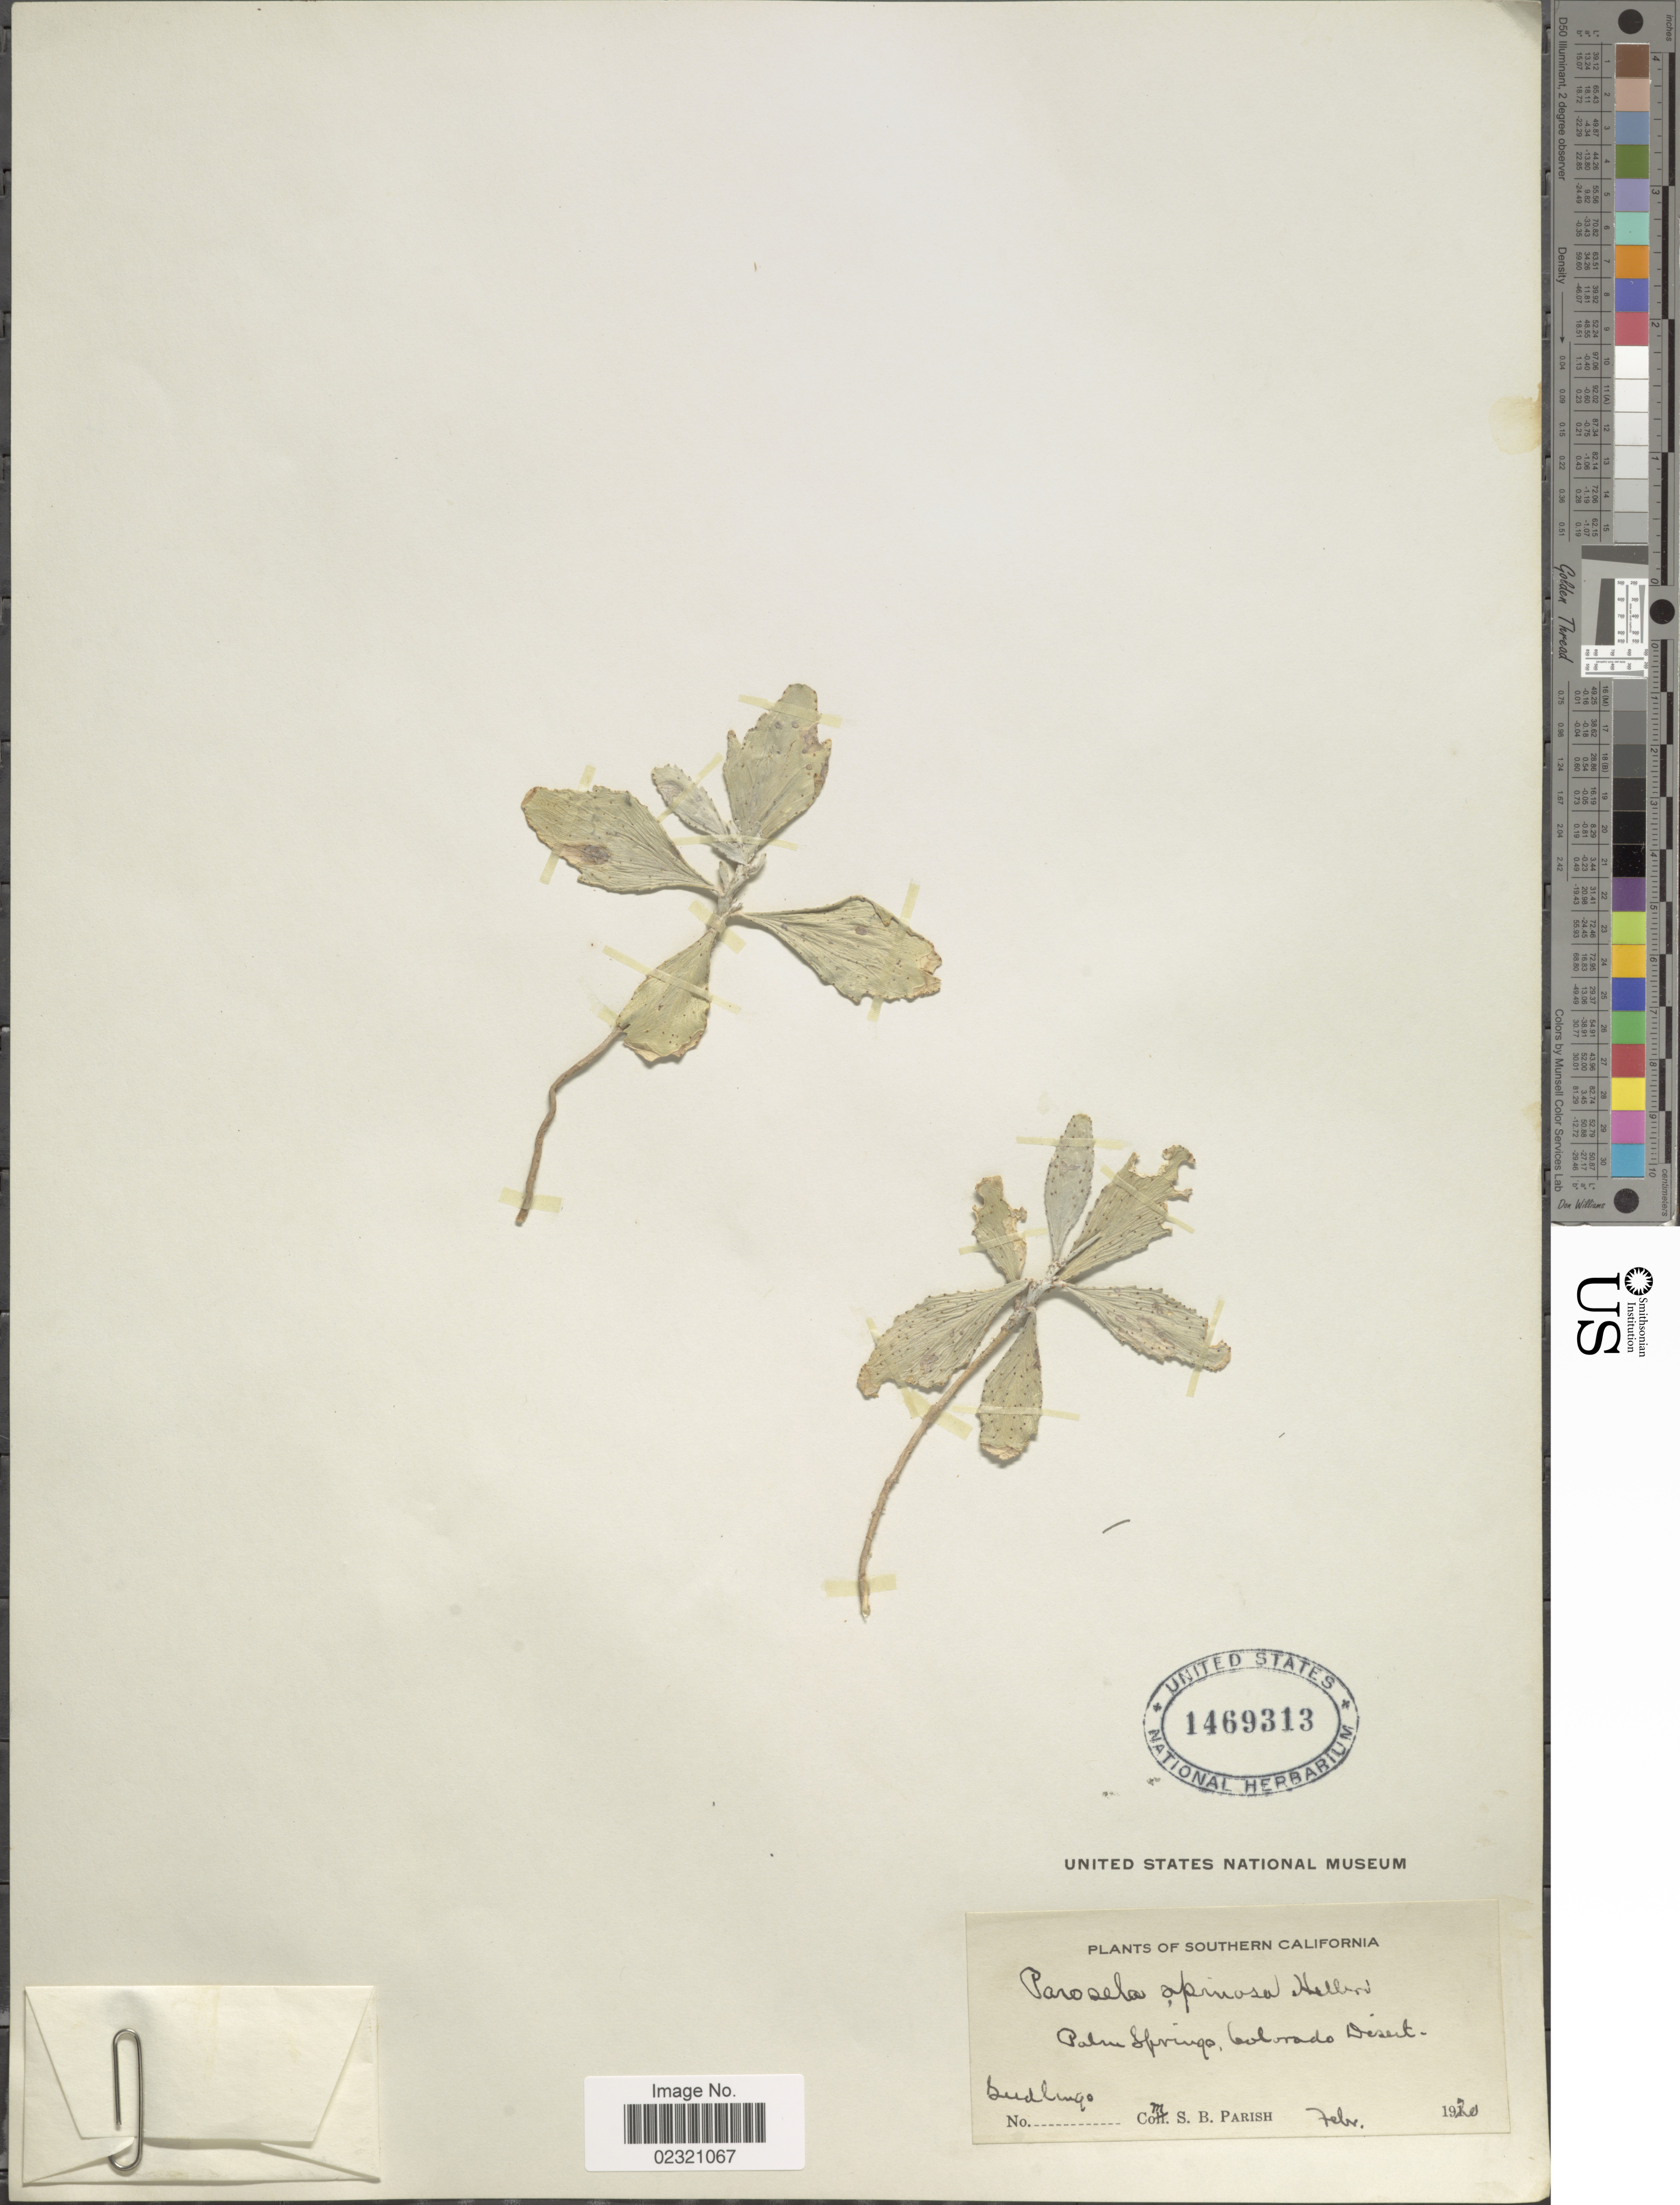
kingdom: Plantae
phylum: Tracheophyta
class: Magnoliopsida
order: Fabales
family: Fabaceae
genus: Psorothamnus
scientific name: Psorothamnus spinosus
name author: (A. Gray) Barneby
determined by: Strong, M. T., (US), Smithsonian Institution - National Museum of Natural History (UNITED STATES)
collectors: S. B. Parish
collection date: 1970-02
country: United States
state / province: California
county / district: Riverside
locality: Palm Springs Colorado District, Southern California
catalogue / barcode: US 1469313